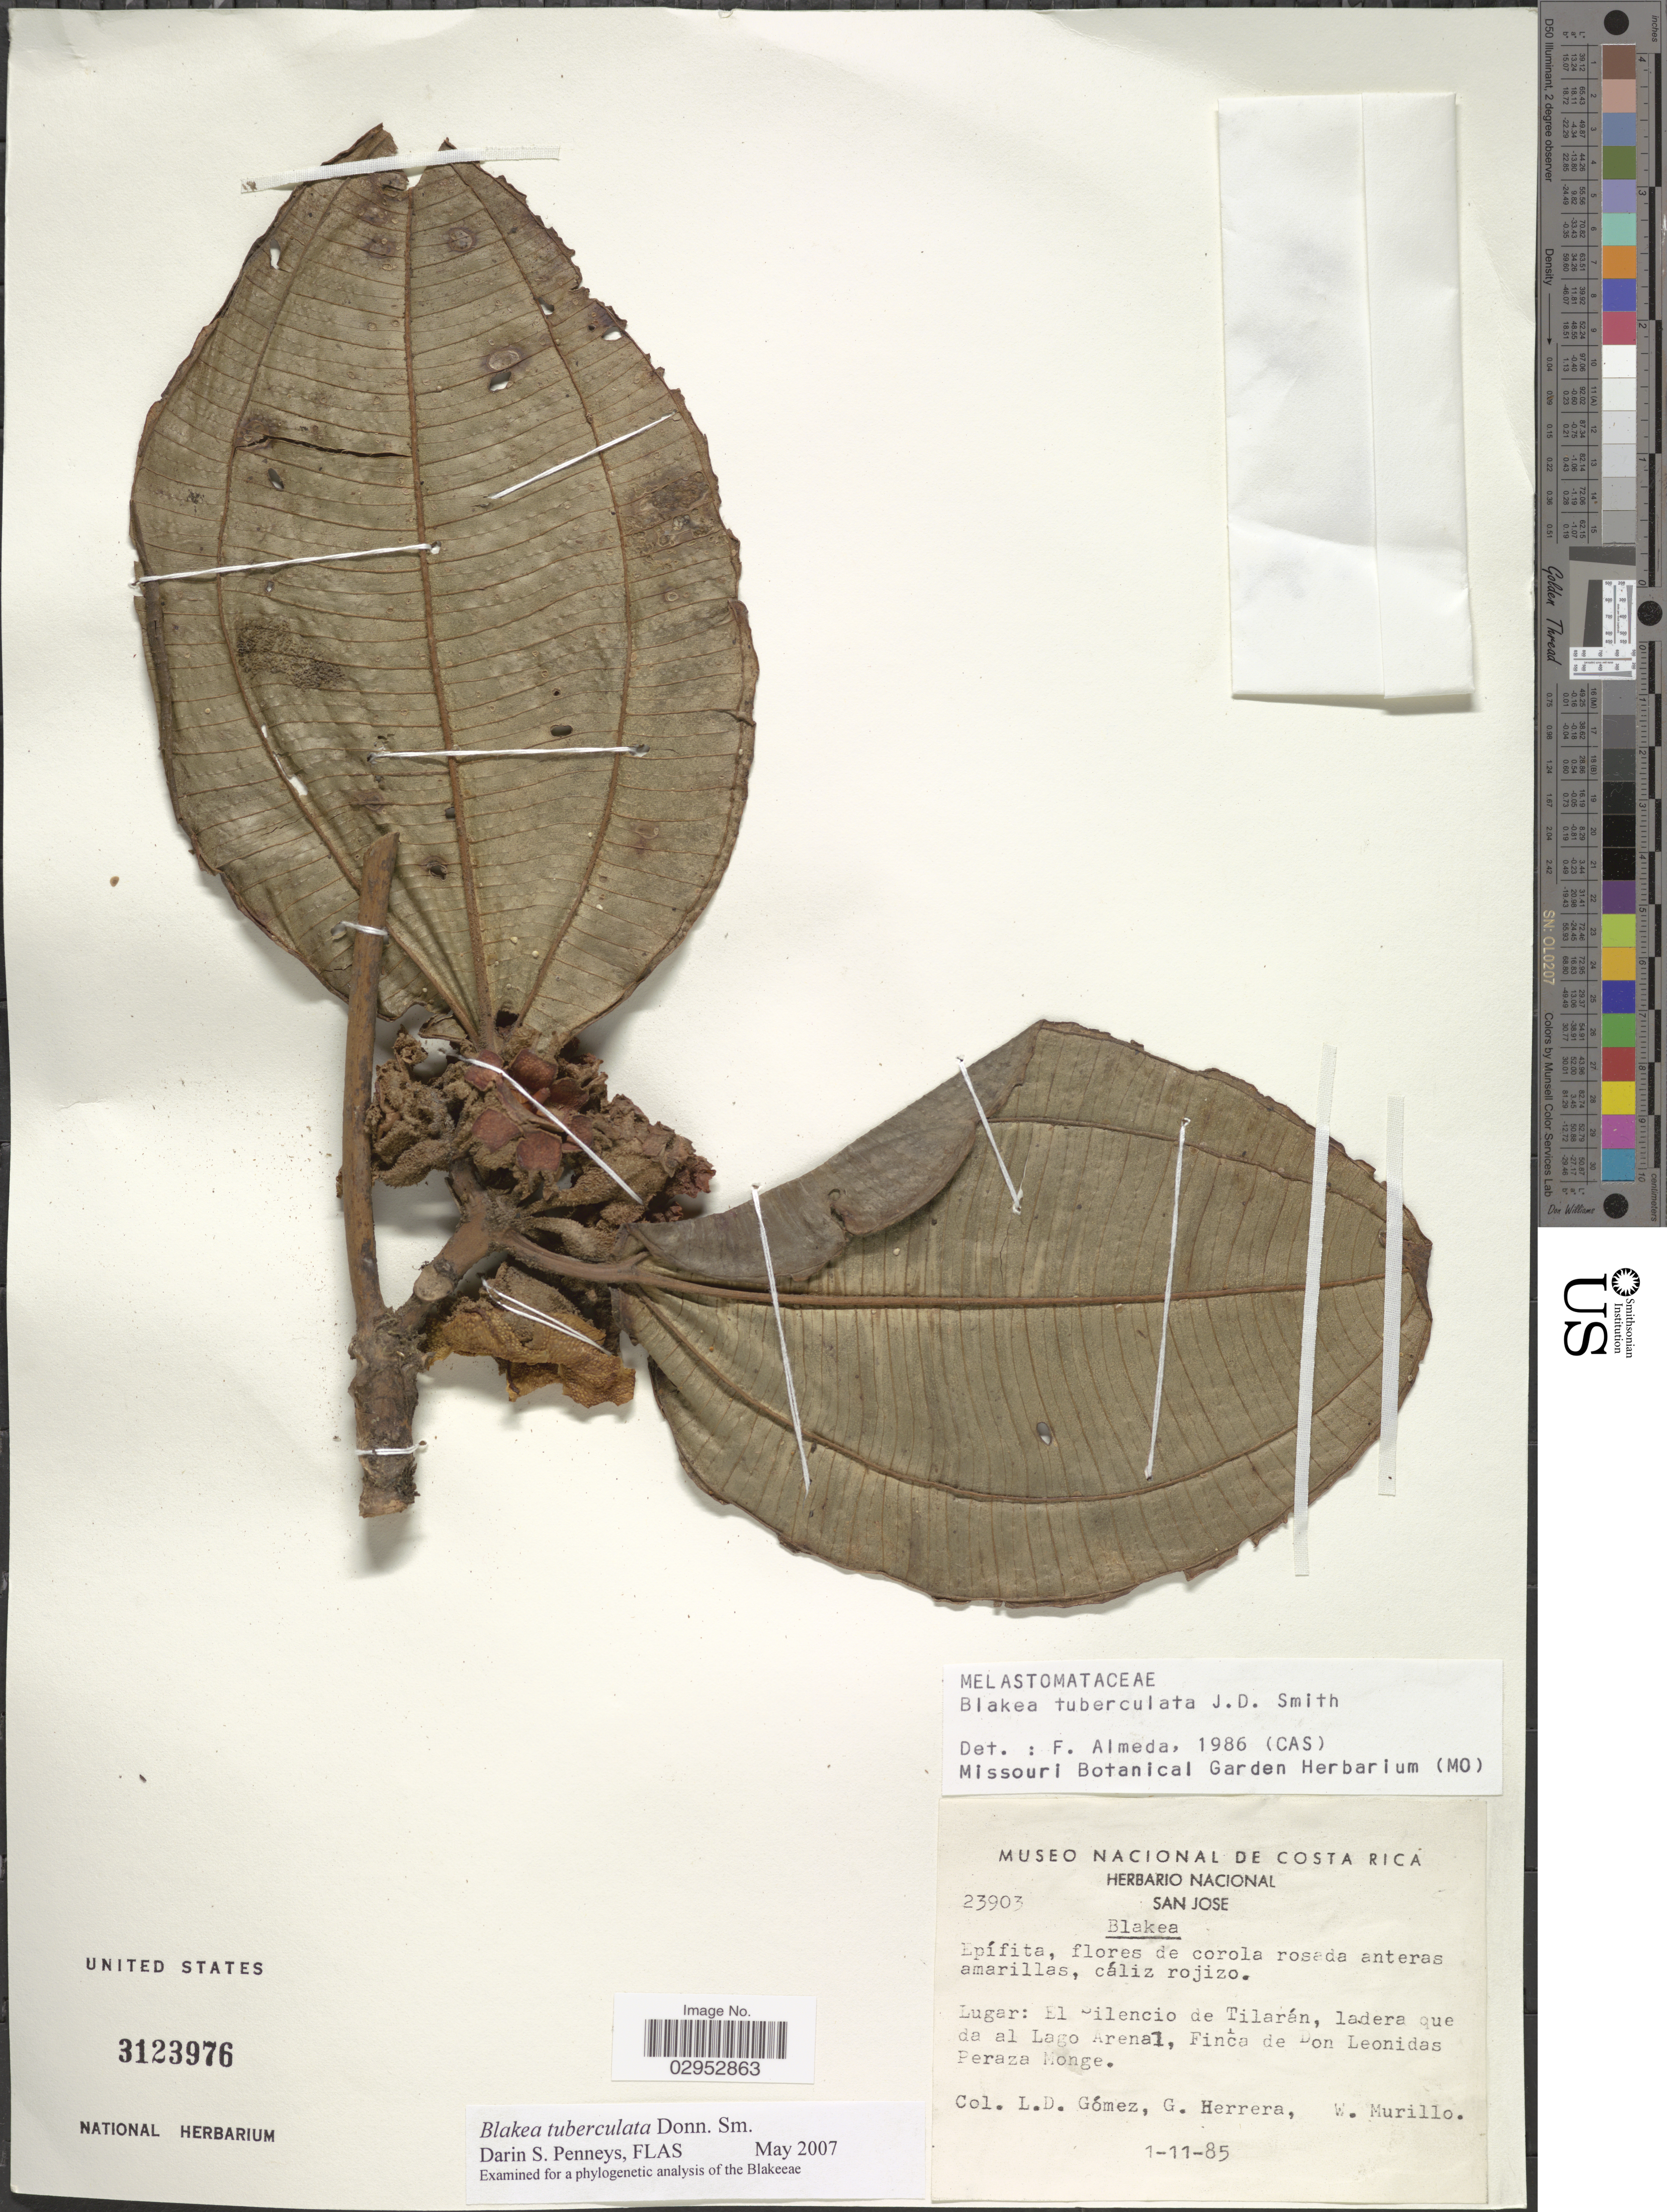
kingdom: Plantae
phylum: Tracheophyta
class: Magnoliopsida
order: Myrtales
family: Melastomataceae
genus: Blakea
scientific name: Blakea tuberculata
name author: Donn. Sm.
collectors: L. D. Gómez, G. Herrera & W. Murillo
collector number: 23903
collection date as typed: Transcribed d/m/y: 1/11/85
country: Costa Rica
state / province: San José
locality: El Silencio de Tilarán, ladera que da al Lago Arenal, Finca de Don Leonidas, Peraza Monge.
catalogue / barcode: US 3123976